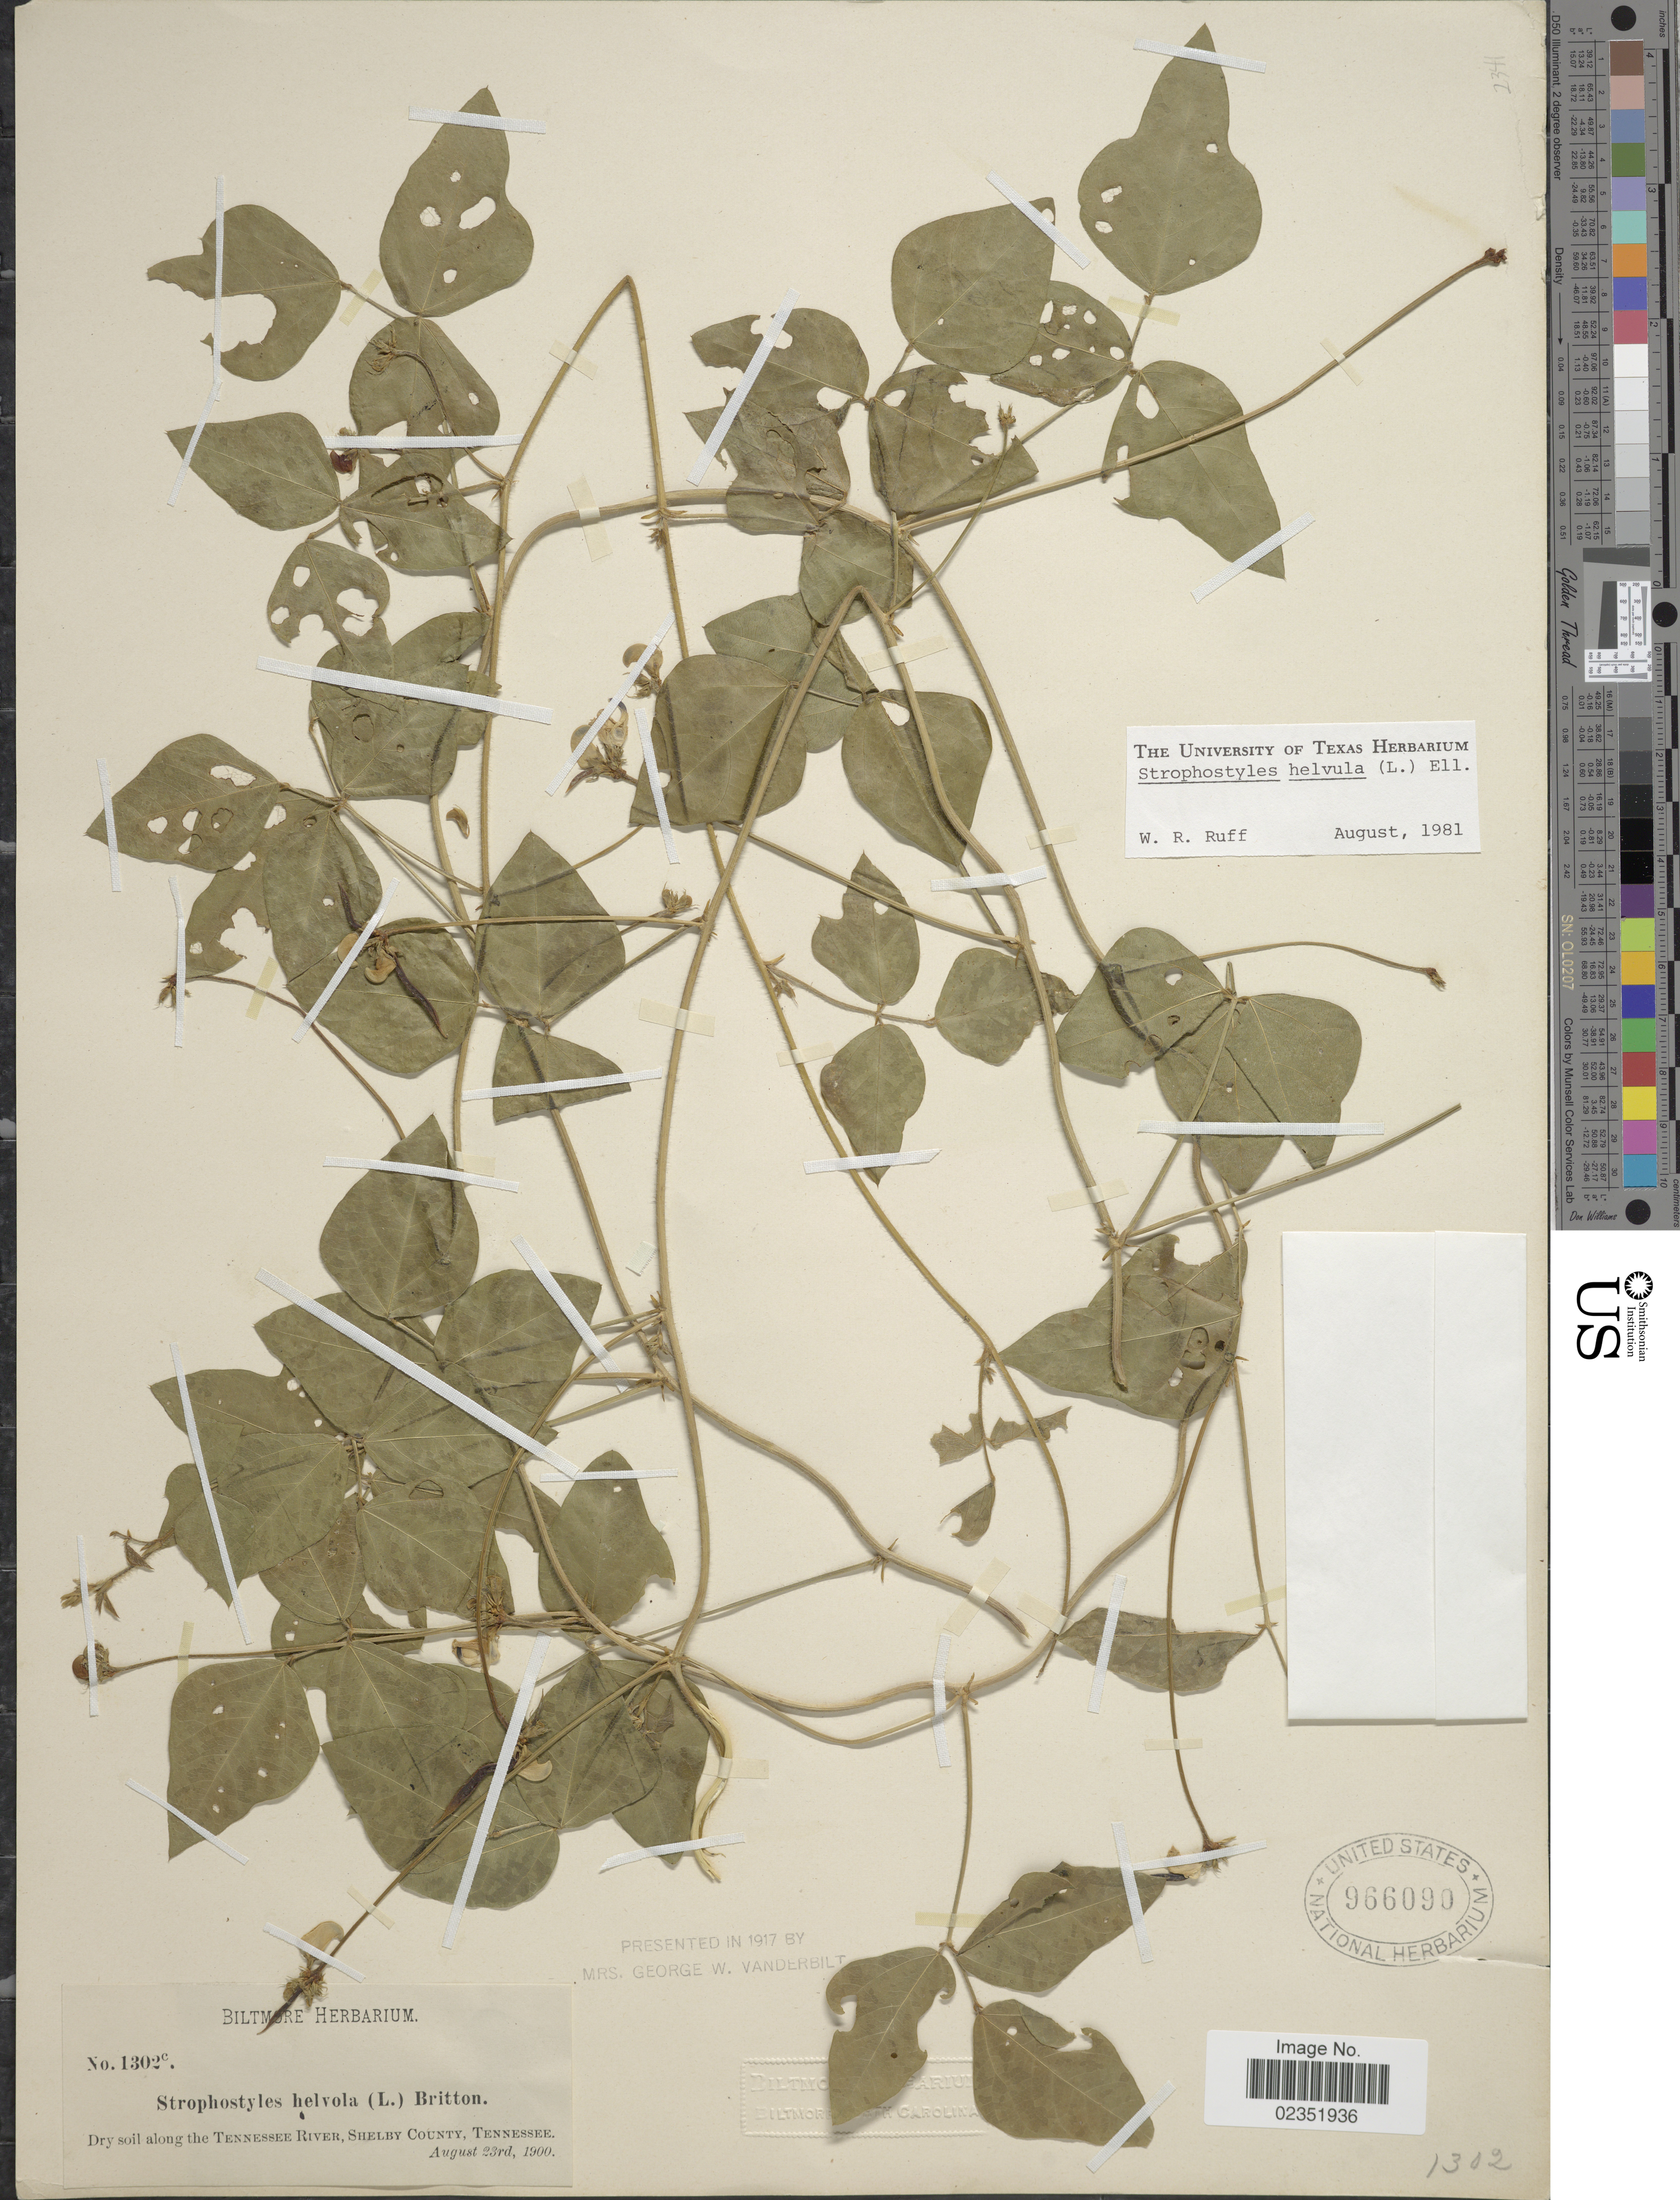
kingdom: Plantae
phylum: Tracheophyta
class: Magnoliopsida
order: Fabales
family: Fabaceae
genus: Strophostyles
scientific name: Strophostyles helvola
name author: (L.) Elliott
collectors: ex herb. Biltmore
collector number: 1302c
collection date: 1900-08-23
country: United States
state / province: Tennessee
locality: Dry soil along the Tennessee River, Shelby County.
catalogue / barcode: US 966090